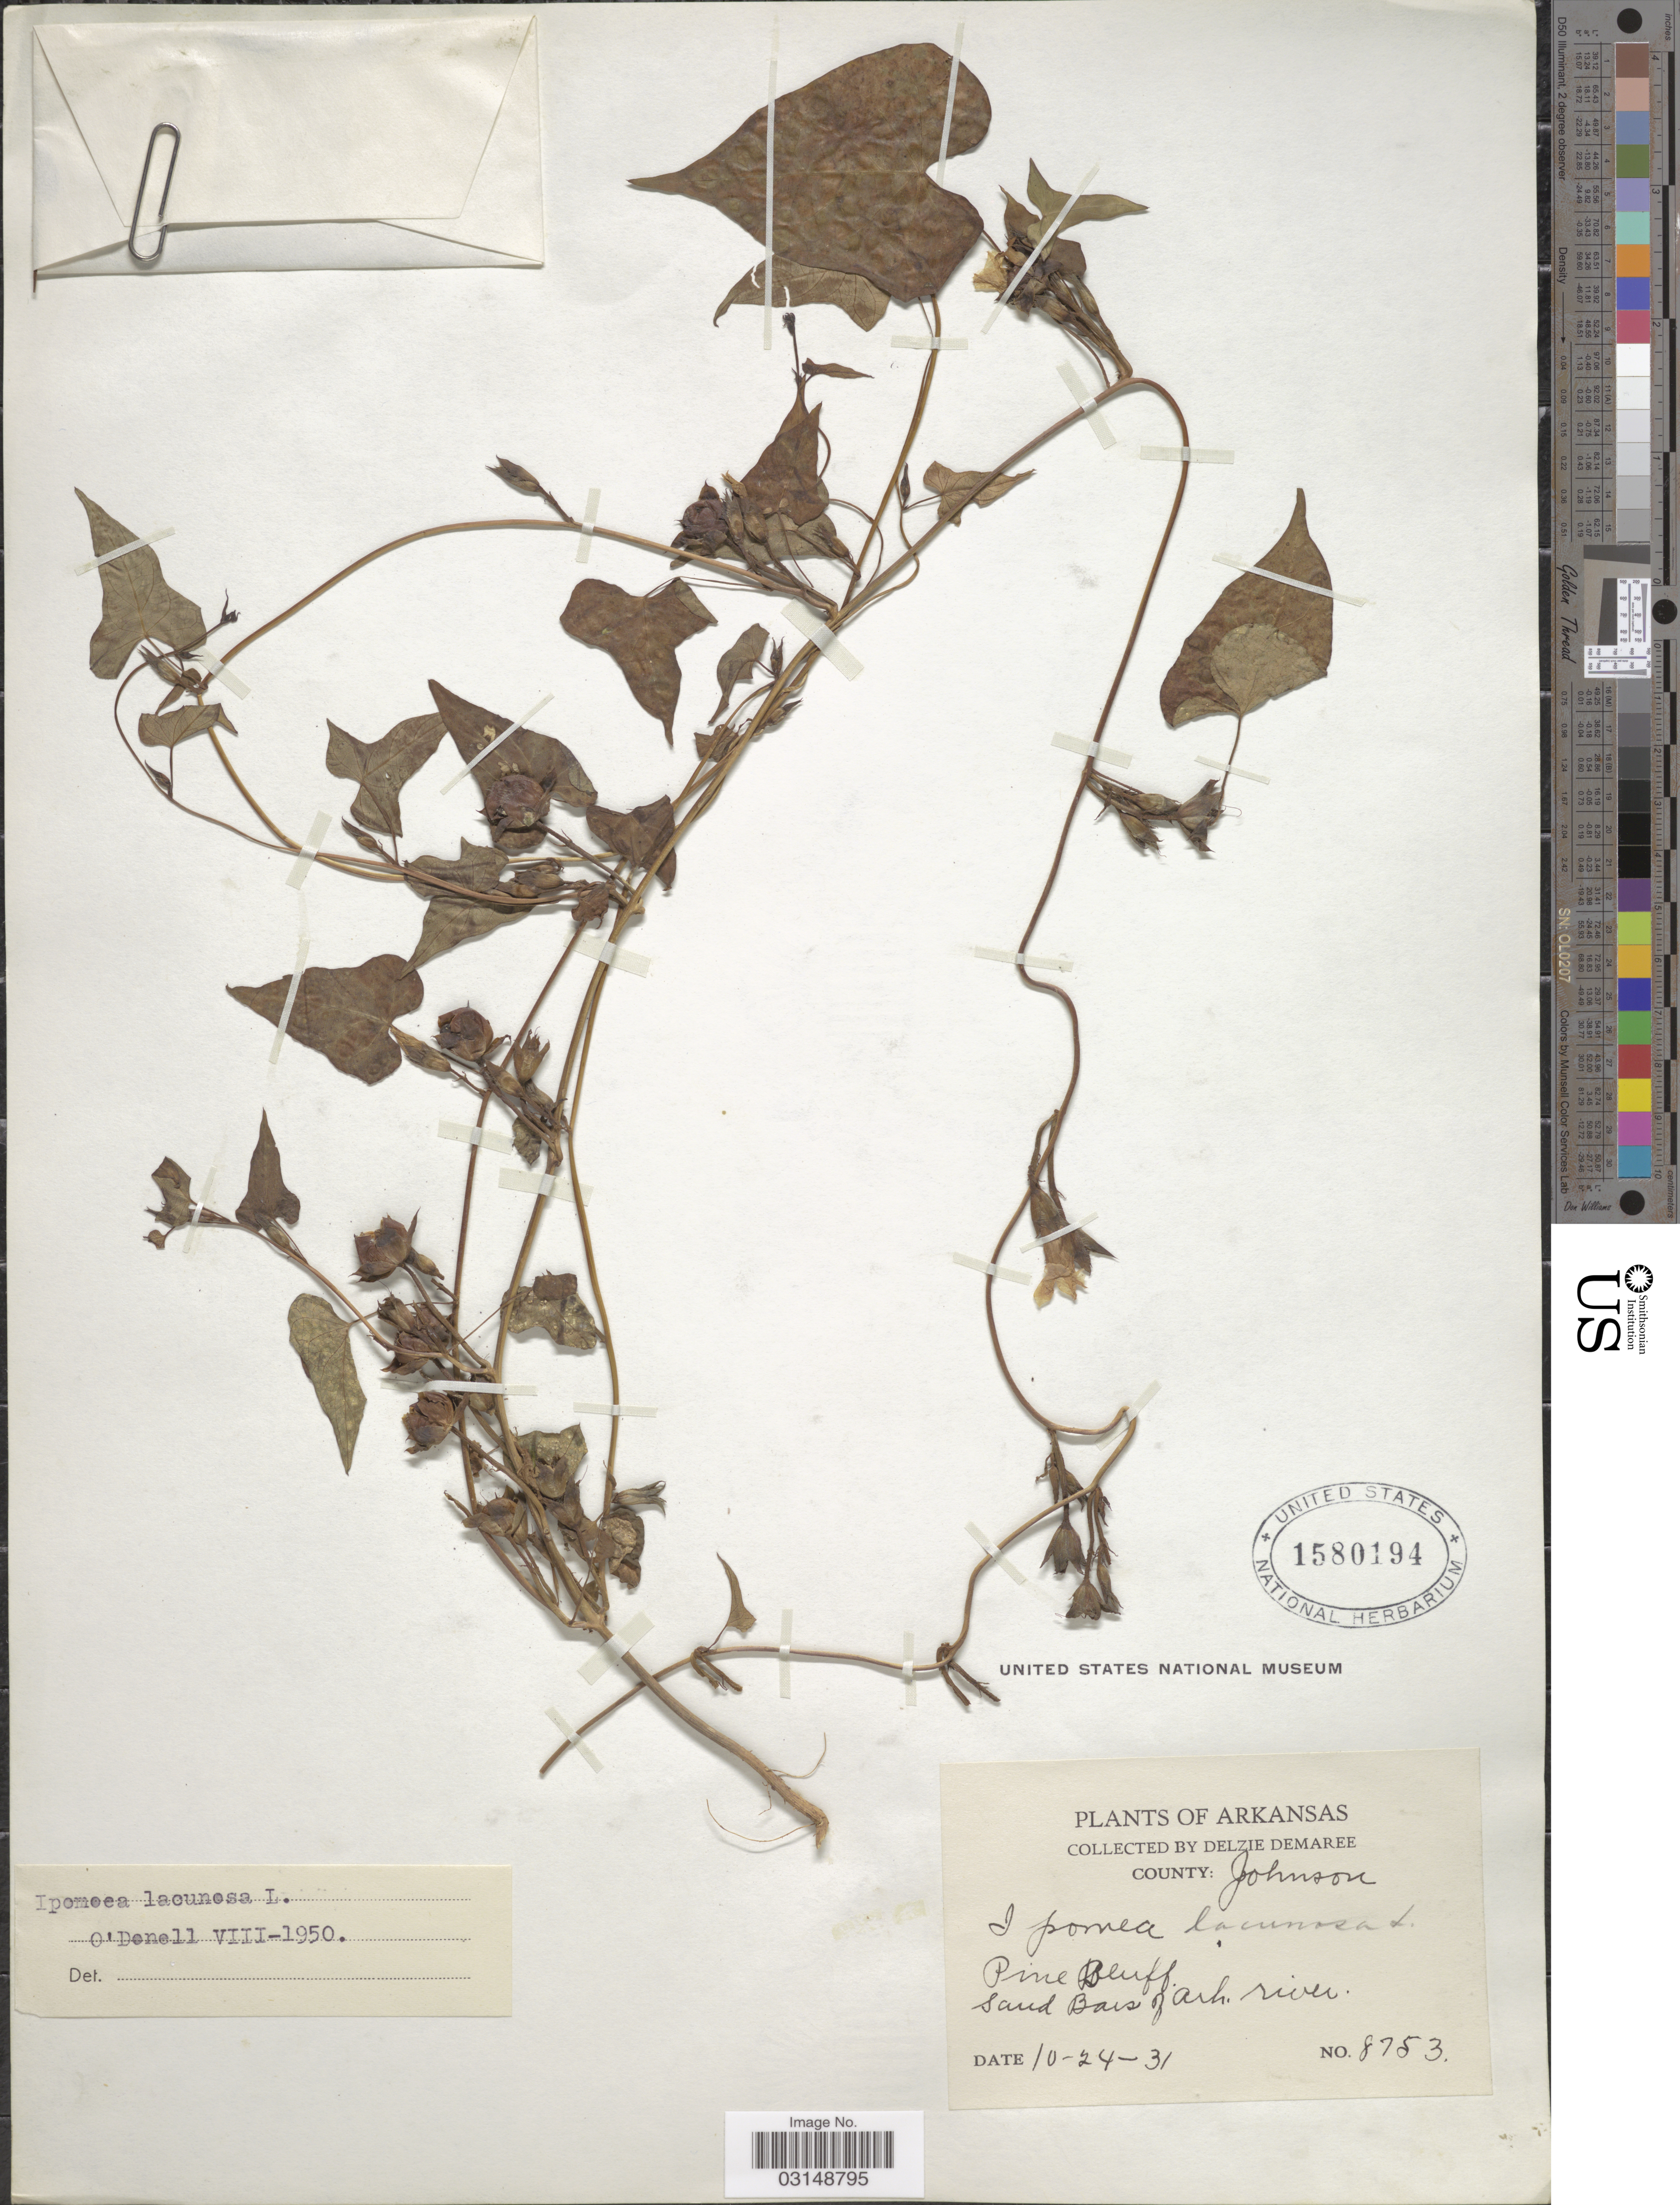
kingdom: Plantae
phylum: Tracheophyta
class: Magnoliopsida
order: Solanales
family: Convolvulaceae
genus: Ipomoea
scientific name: Ipomoea lacunosa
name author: L.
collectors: D. Demaree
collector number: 8753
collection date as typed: Transcribed d/m/y: 24/10/31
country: United States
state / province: Arkansas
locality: County: Johnson. Pine Bluff. Ark. river.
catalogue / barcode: US 1580194